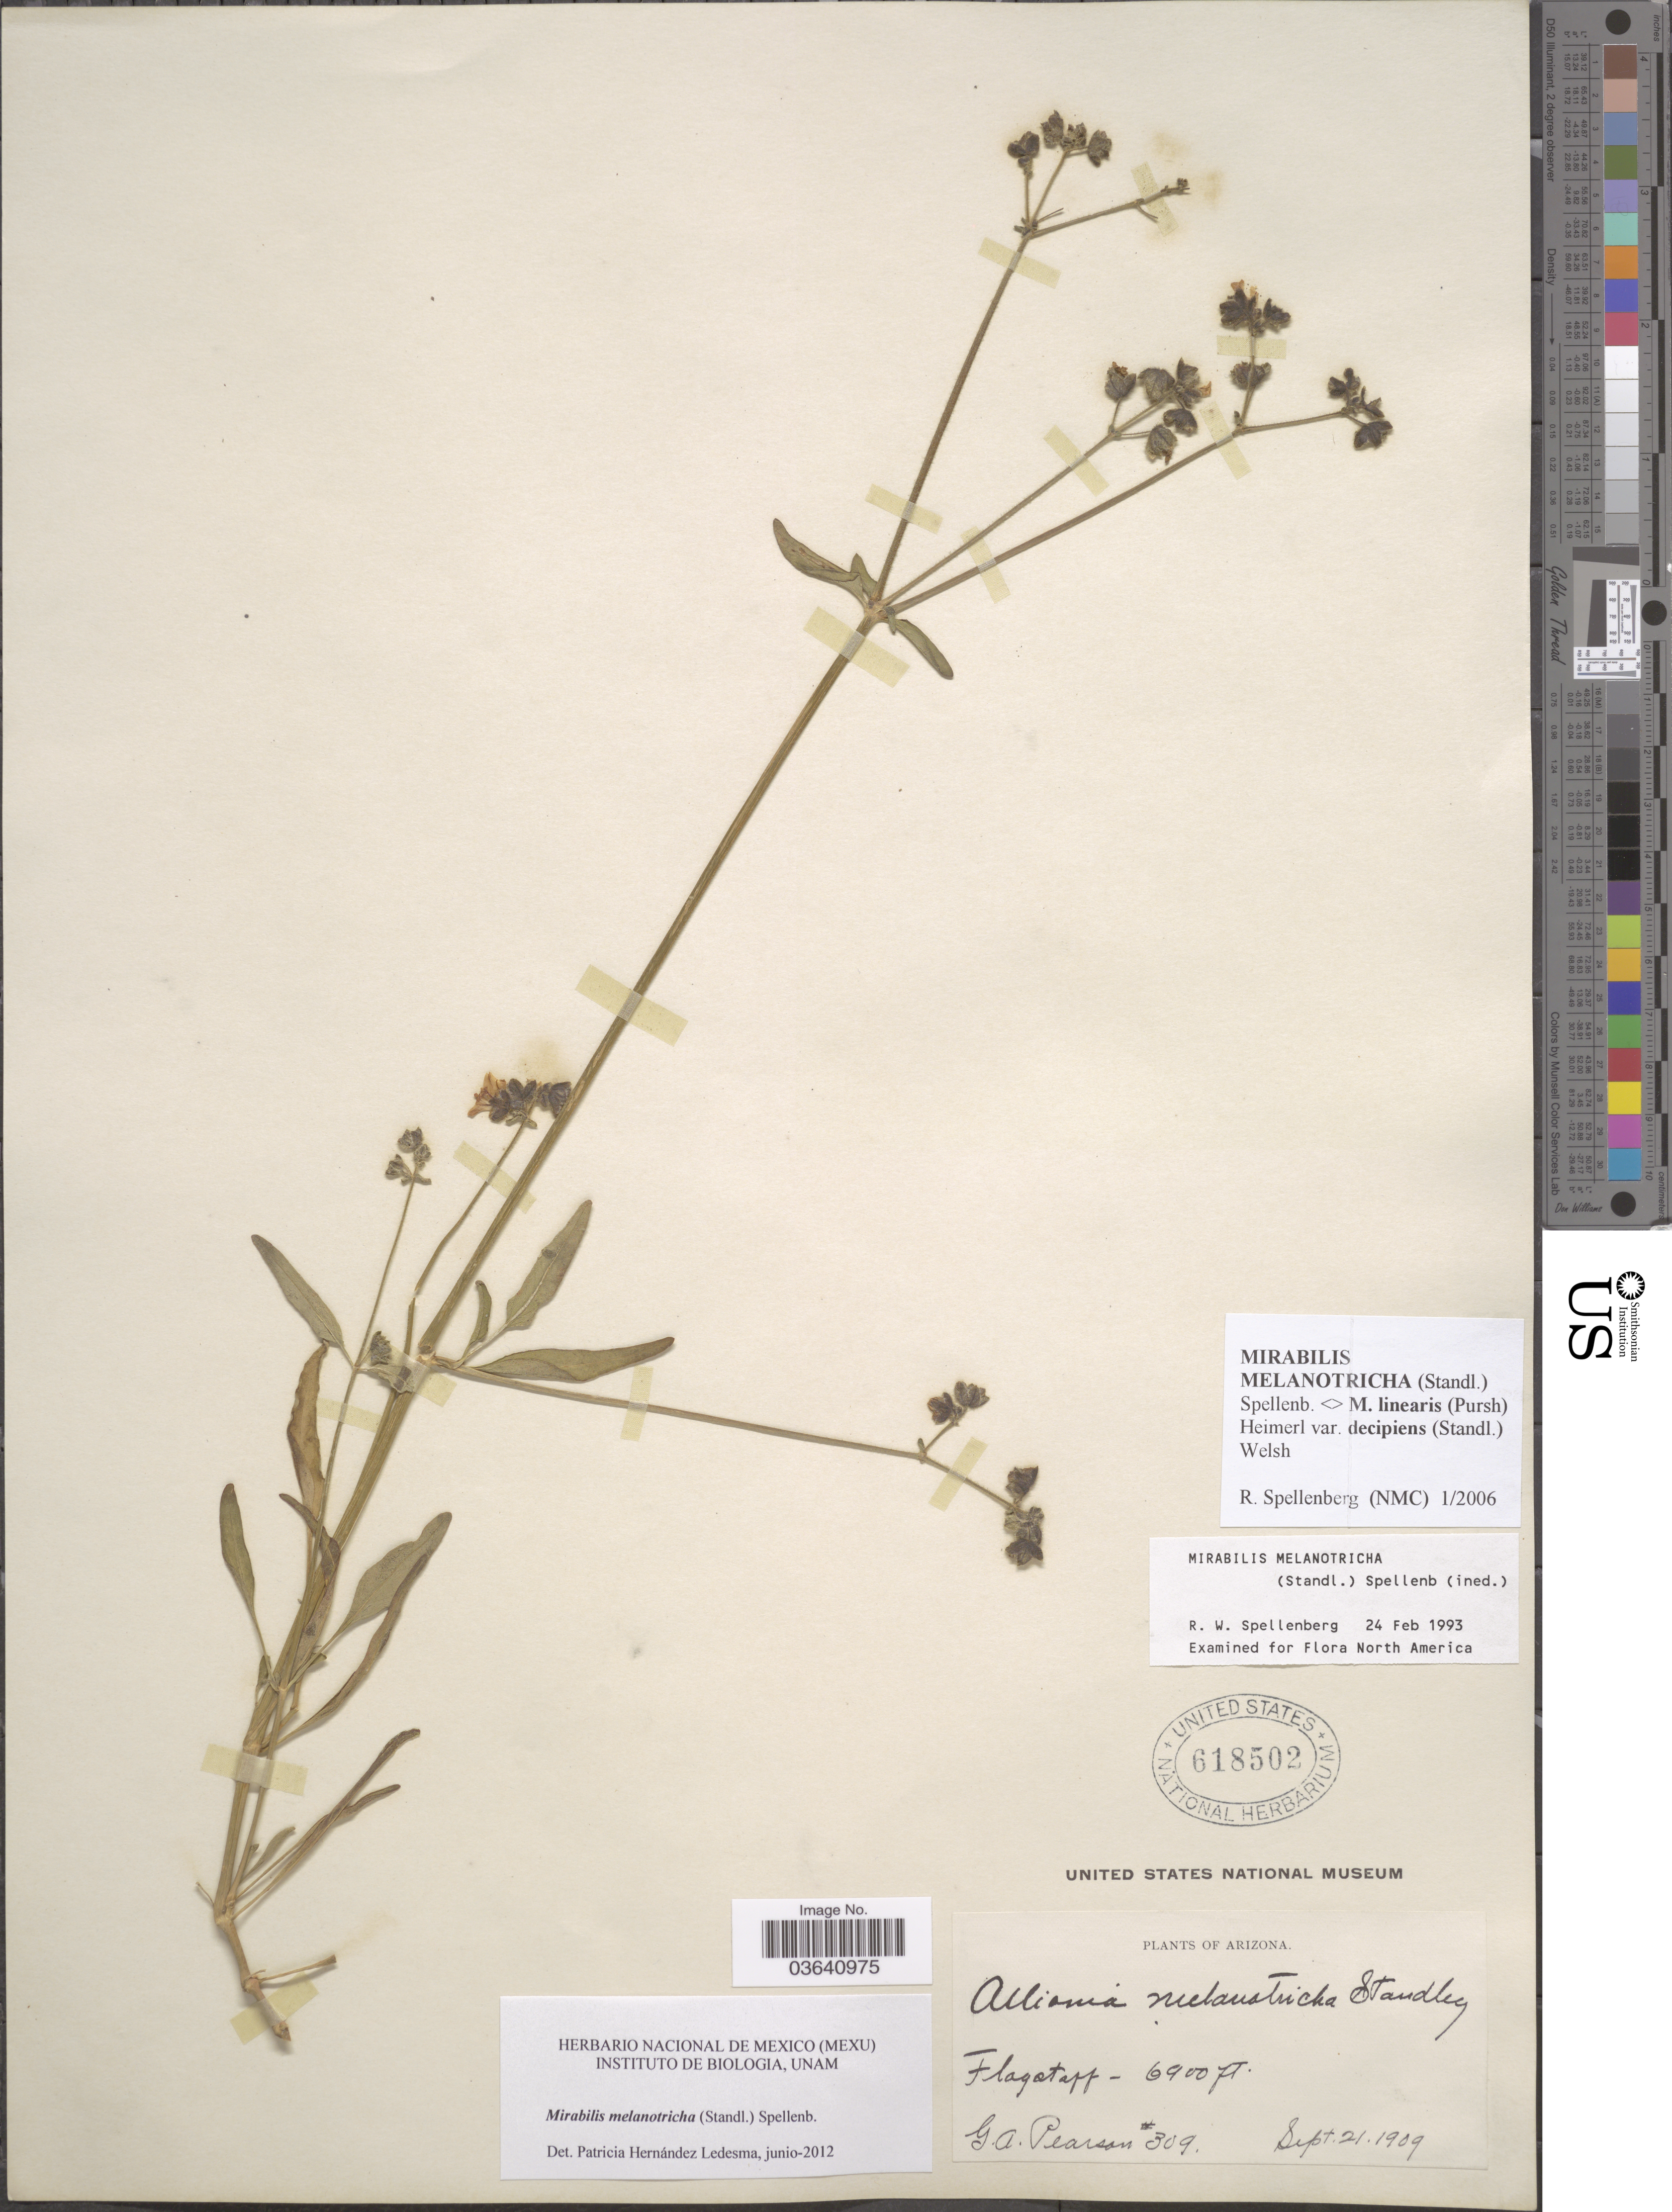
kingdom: Plantae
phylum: Tracheophyta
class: Magnoliopsida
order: Caryophyllales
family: Nyctaginaceae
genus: Mirabilis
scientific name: Mirabilis melanotricha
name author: (Standl.) Spellenb.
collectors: G. Pearson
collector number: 309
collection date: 1909-09-21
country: United States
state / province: Arizona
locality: Flagstaff.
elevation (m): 2103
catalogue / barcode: US 618502